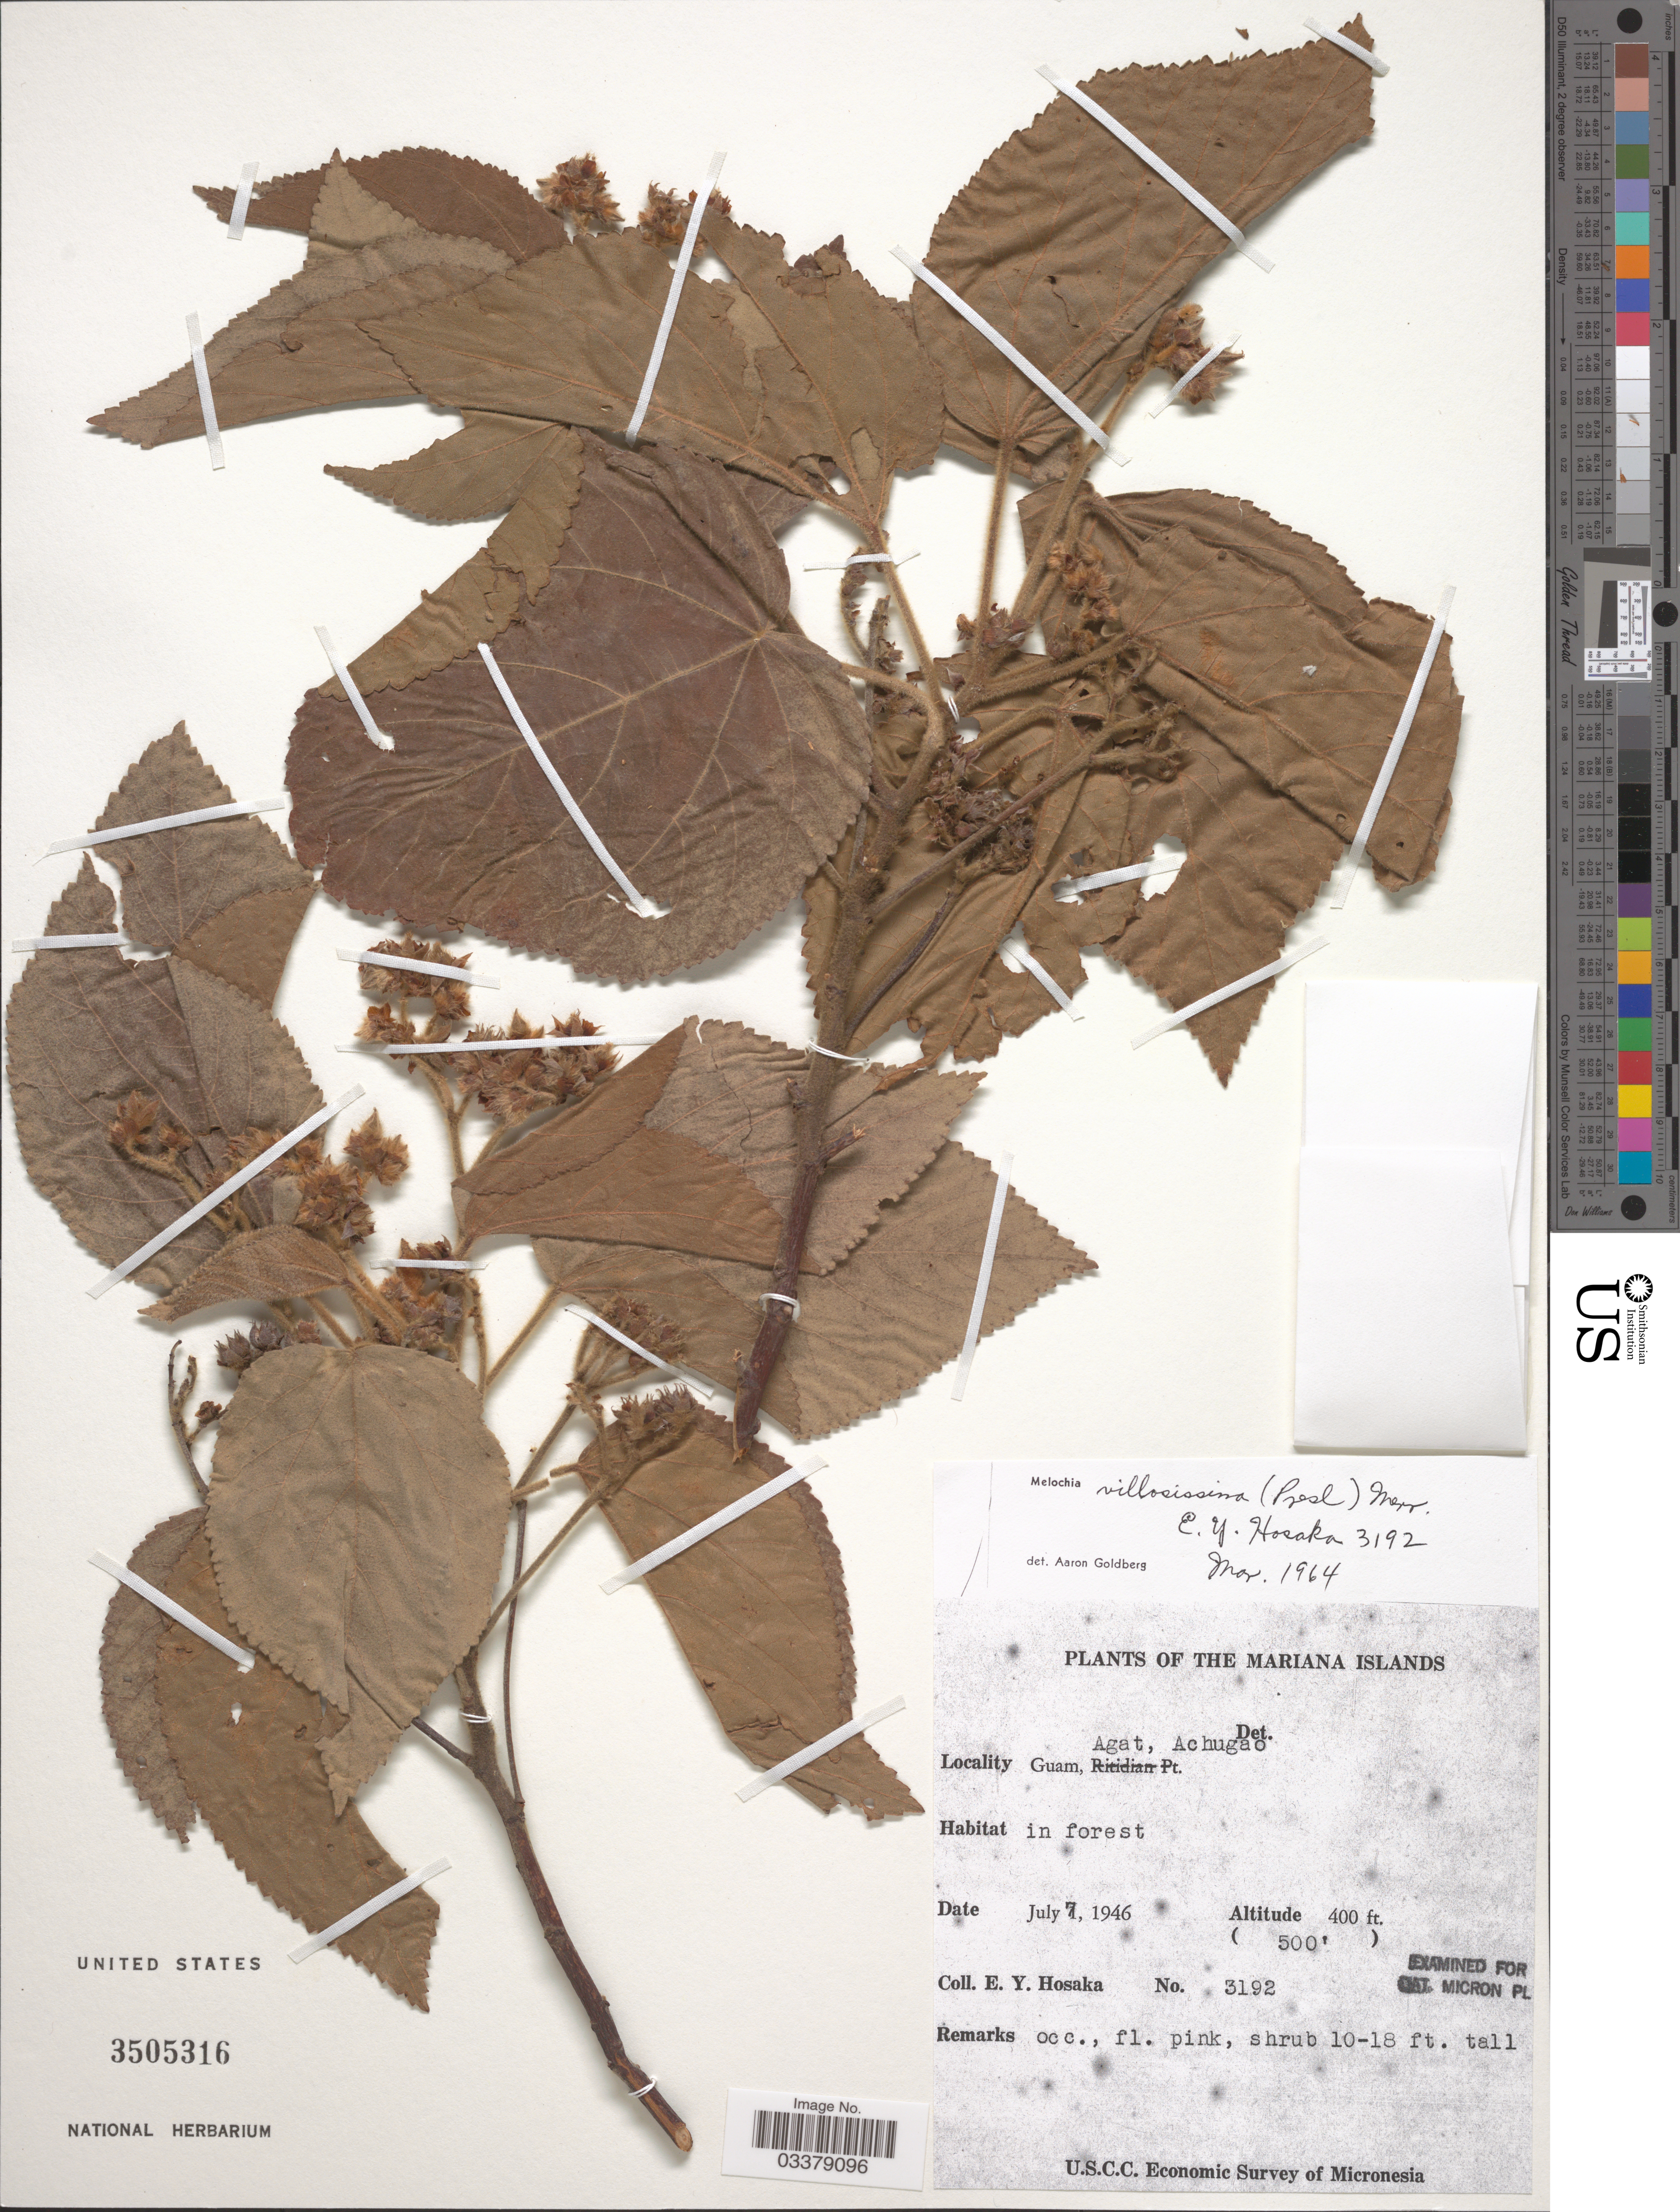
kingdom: Plantae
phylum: Tracheophyta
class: Magnoliopsida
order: Malvales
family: Malvaceae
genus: Melochia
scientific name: Melochia villosissima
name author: (C. Presl) Merr.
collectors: E. Y. Hosaka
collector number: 3192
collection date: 1946-07-07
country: Guam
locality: The Mariana Islands. Agat, Achugao.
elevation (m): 122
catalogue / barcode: US 3505316